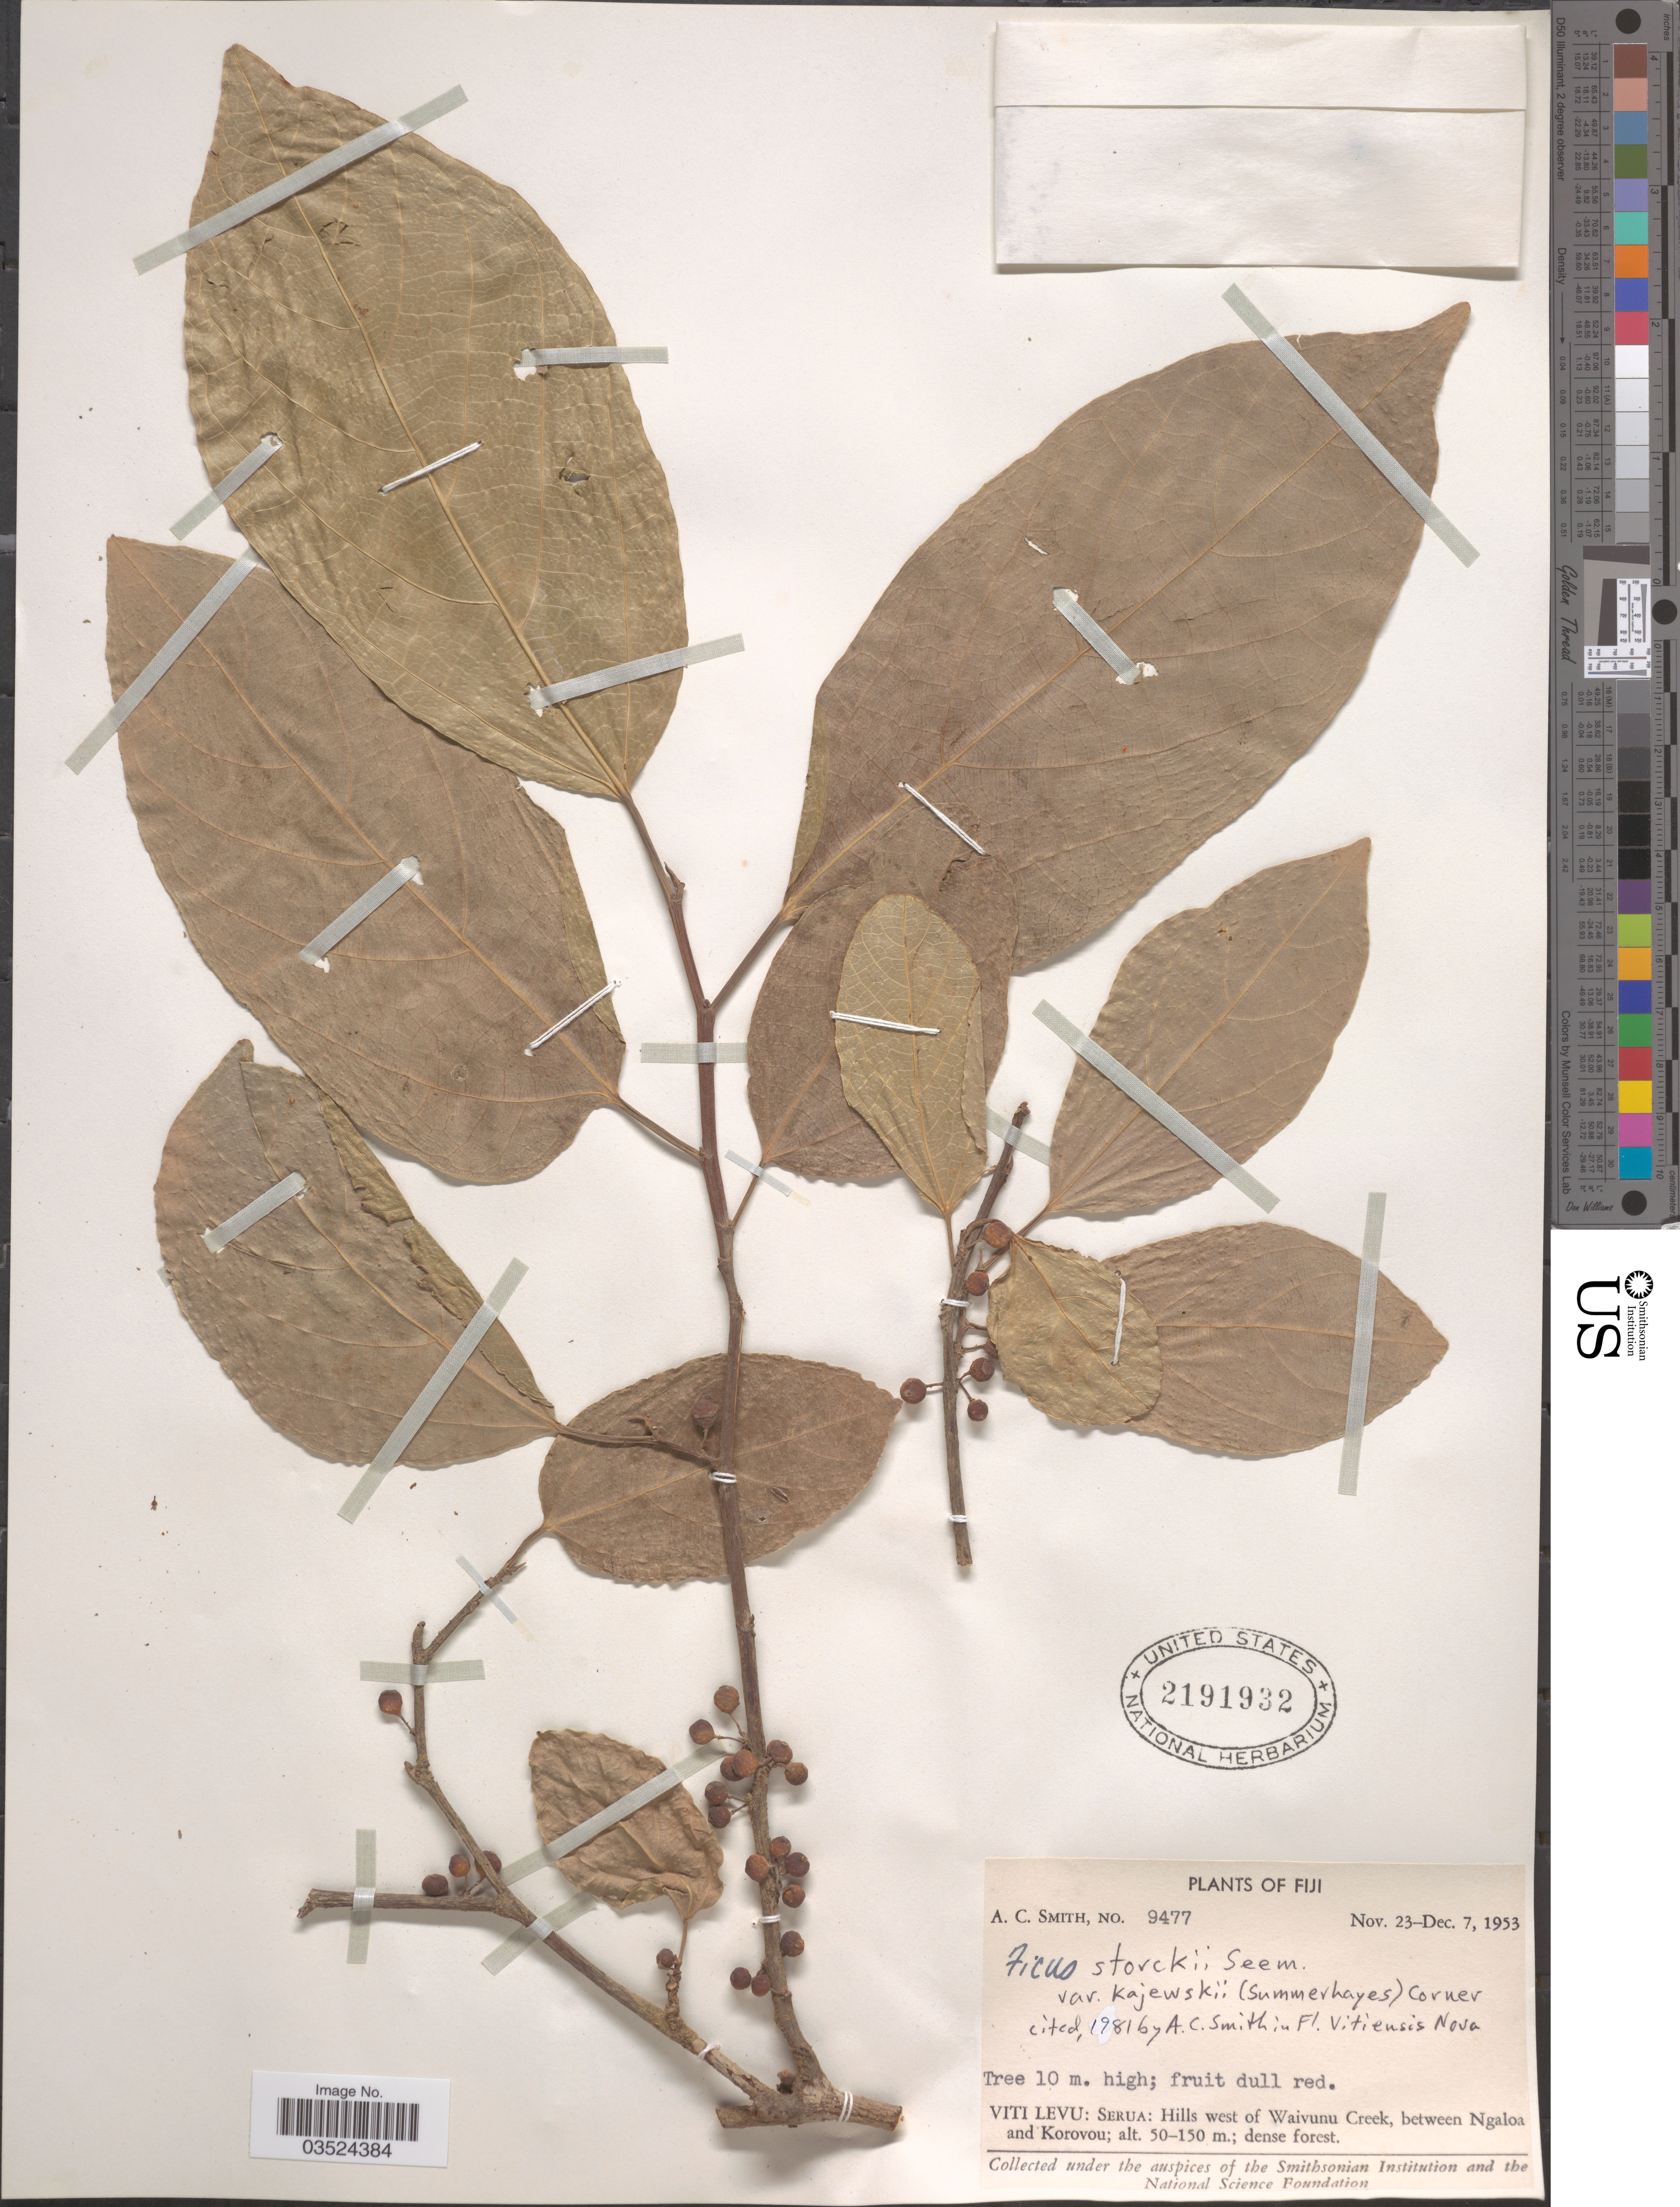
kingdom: Plantae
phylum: Tracheophyta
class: Magnoliopsida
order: Rosales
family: Moraceae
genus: Ficus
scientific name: Ficus storckii var. kajewskii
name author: Seem.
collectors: A. C. Smith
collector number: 9477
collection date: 1953-11-23/1953-12-07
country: Fiji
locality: Viti Levu: Serua: Hills west of Waivunu Creek, between Ngaloa and Korovou.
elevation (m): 50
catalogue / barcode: US 2191932